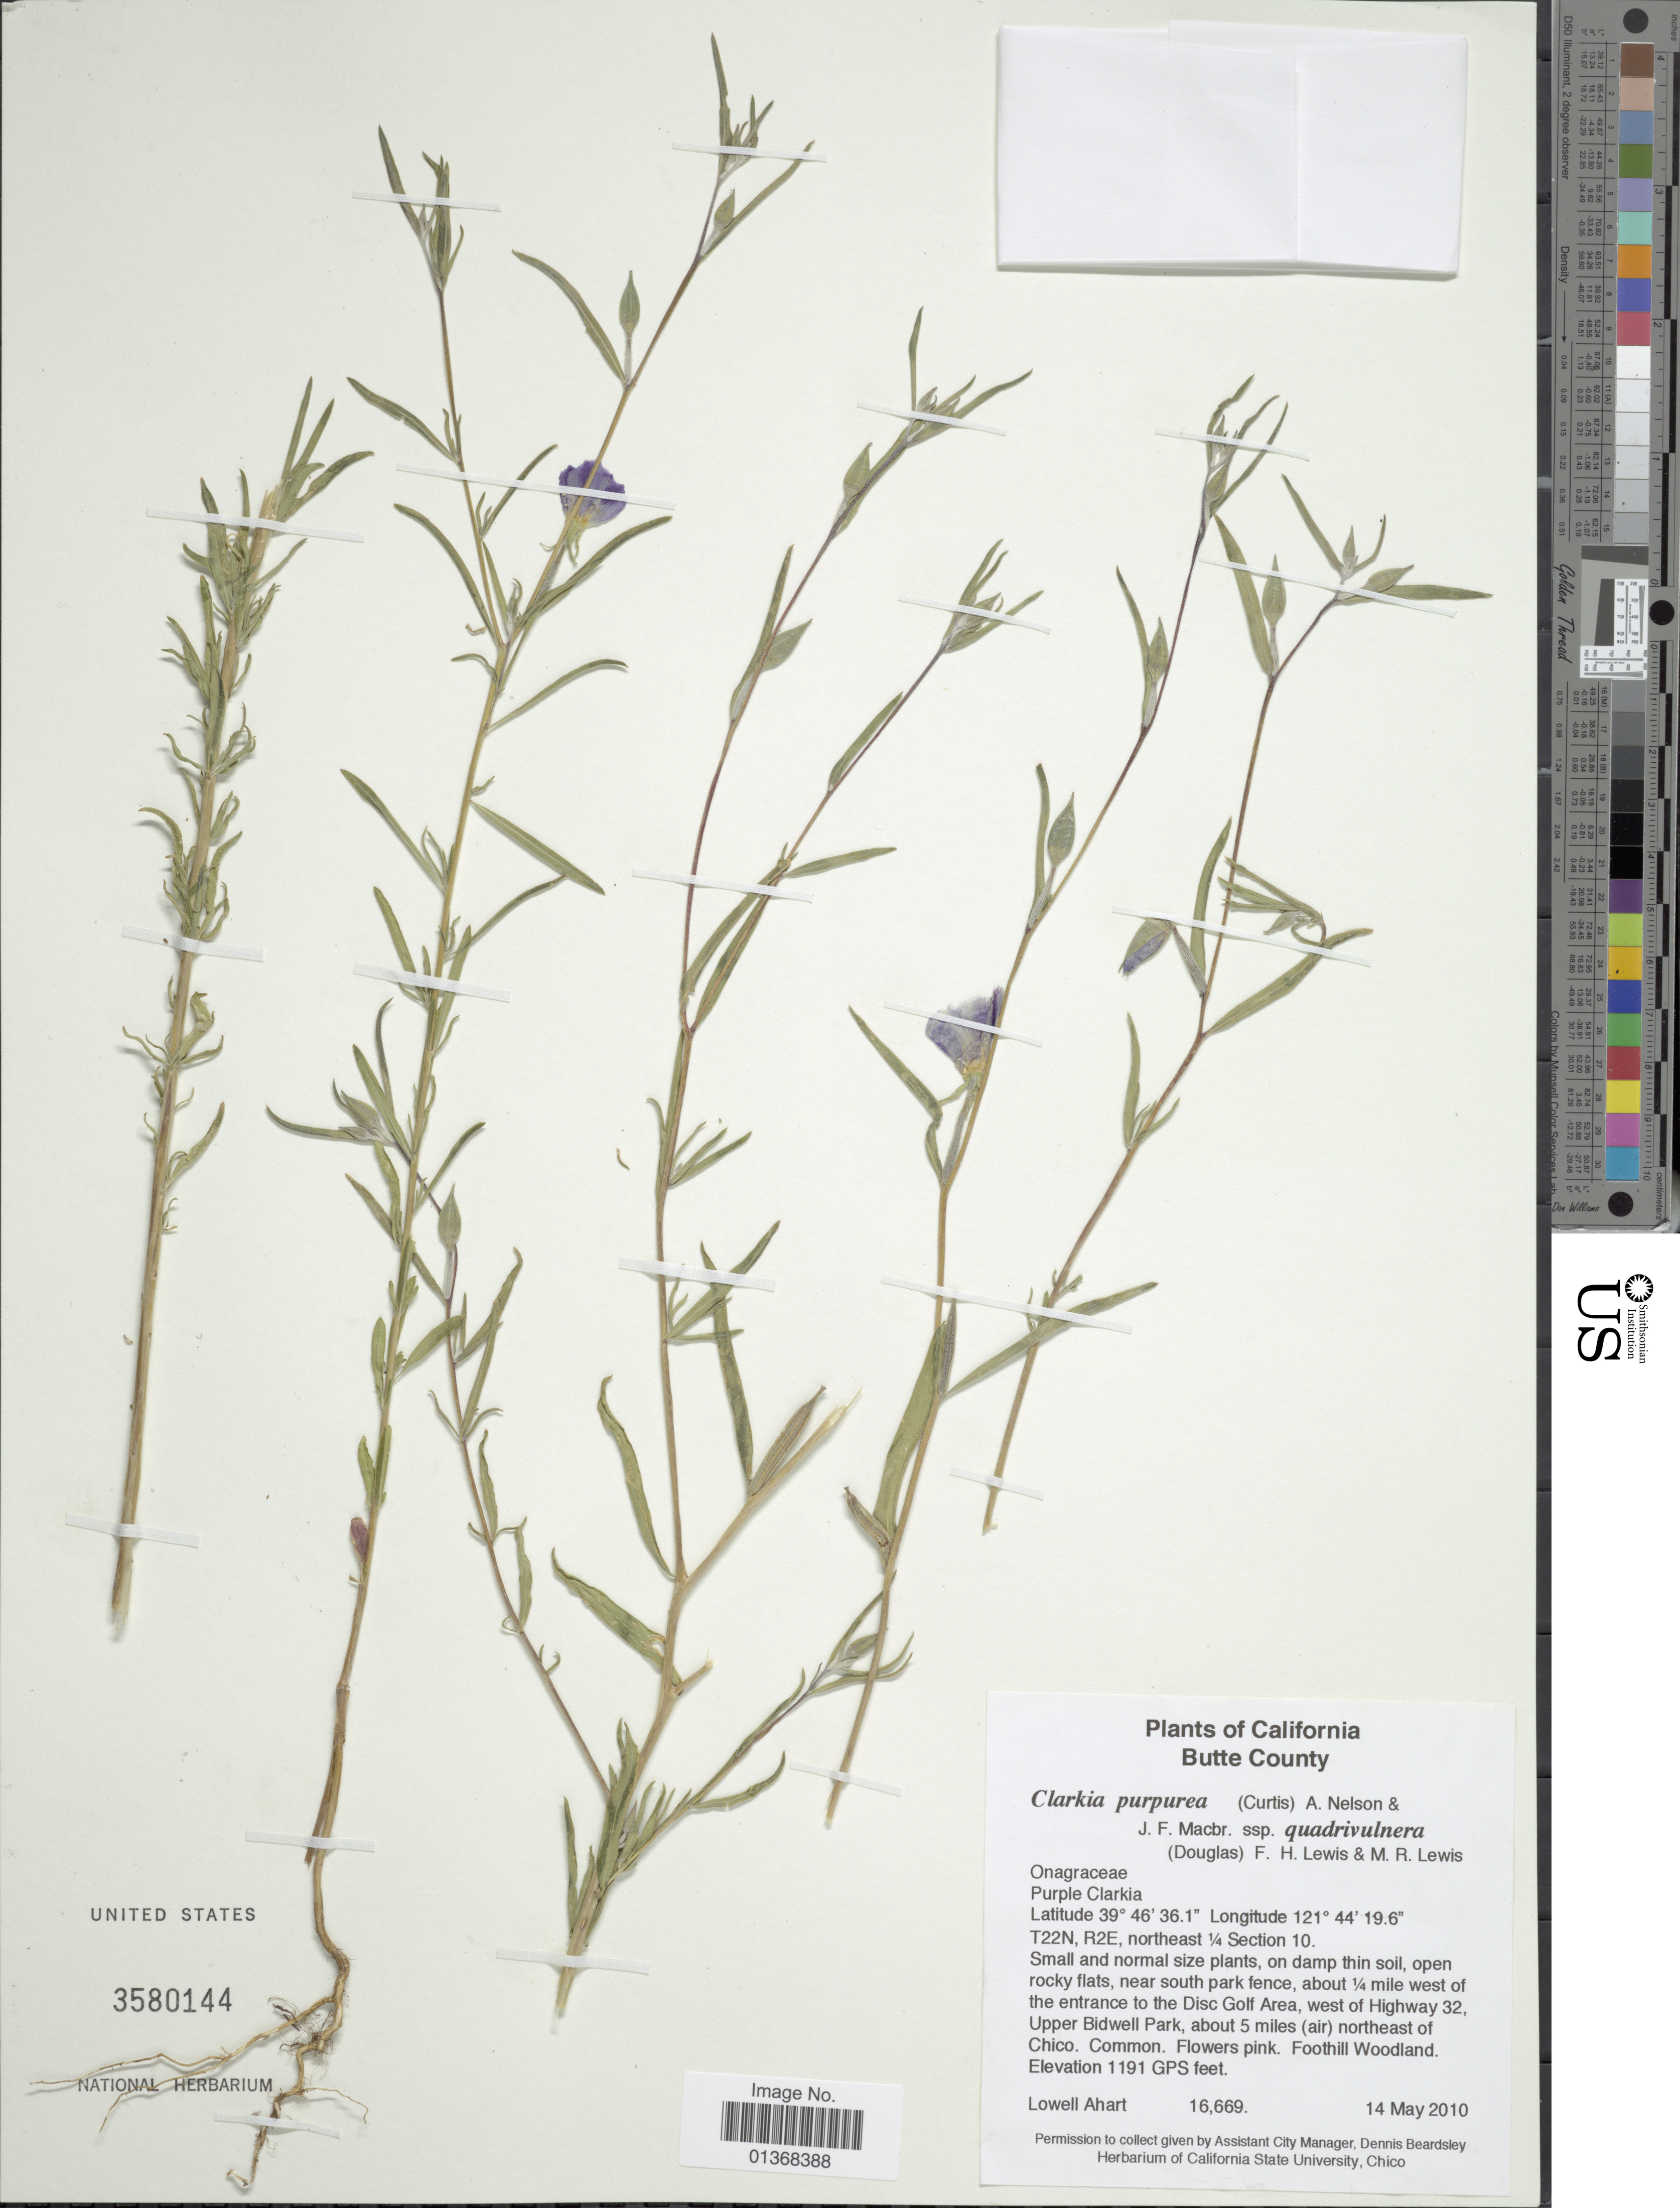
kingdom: Plantae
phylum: Tracheophyta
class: Magnoliopsida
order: Myrtales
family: Onagraceae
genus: Clarkia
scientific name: Clarkia purpurea subsp. quadrivulnera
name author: (Douglas) H.F. Lewis & M.R. Lewis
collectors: L. Ahart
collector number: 16669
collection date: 2010-05-14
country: United States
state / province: California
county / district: Butte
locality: Butte County, T22N, R2E, northeast ¼ Section 10, about ¼ mile west of the entrance to the Disc Golf Area, west of Highway 32, Upper Bidwell Park, about 5 miles (air) northeast of Chico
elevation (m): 363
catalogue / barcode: US 3580144